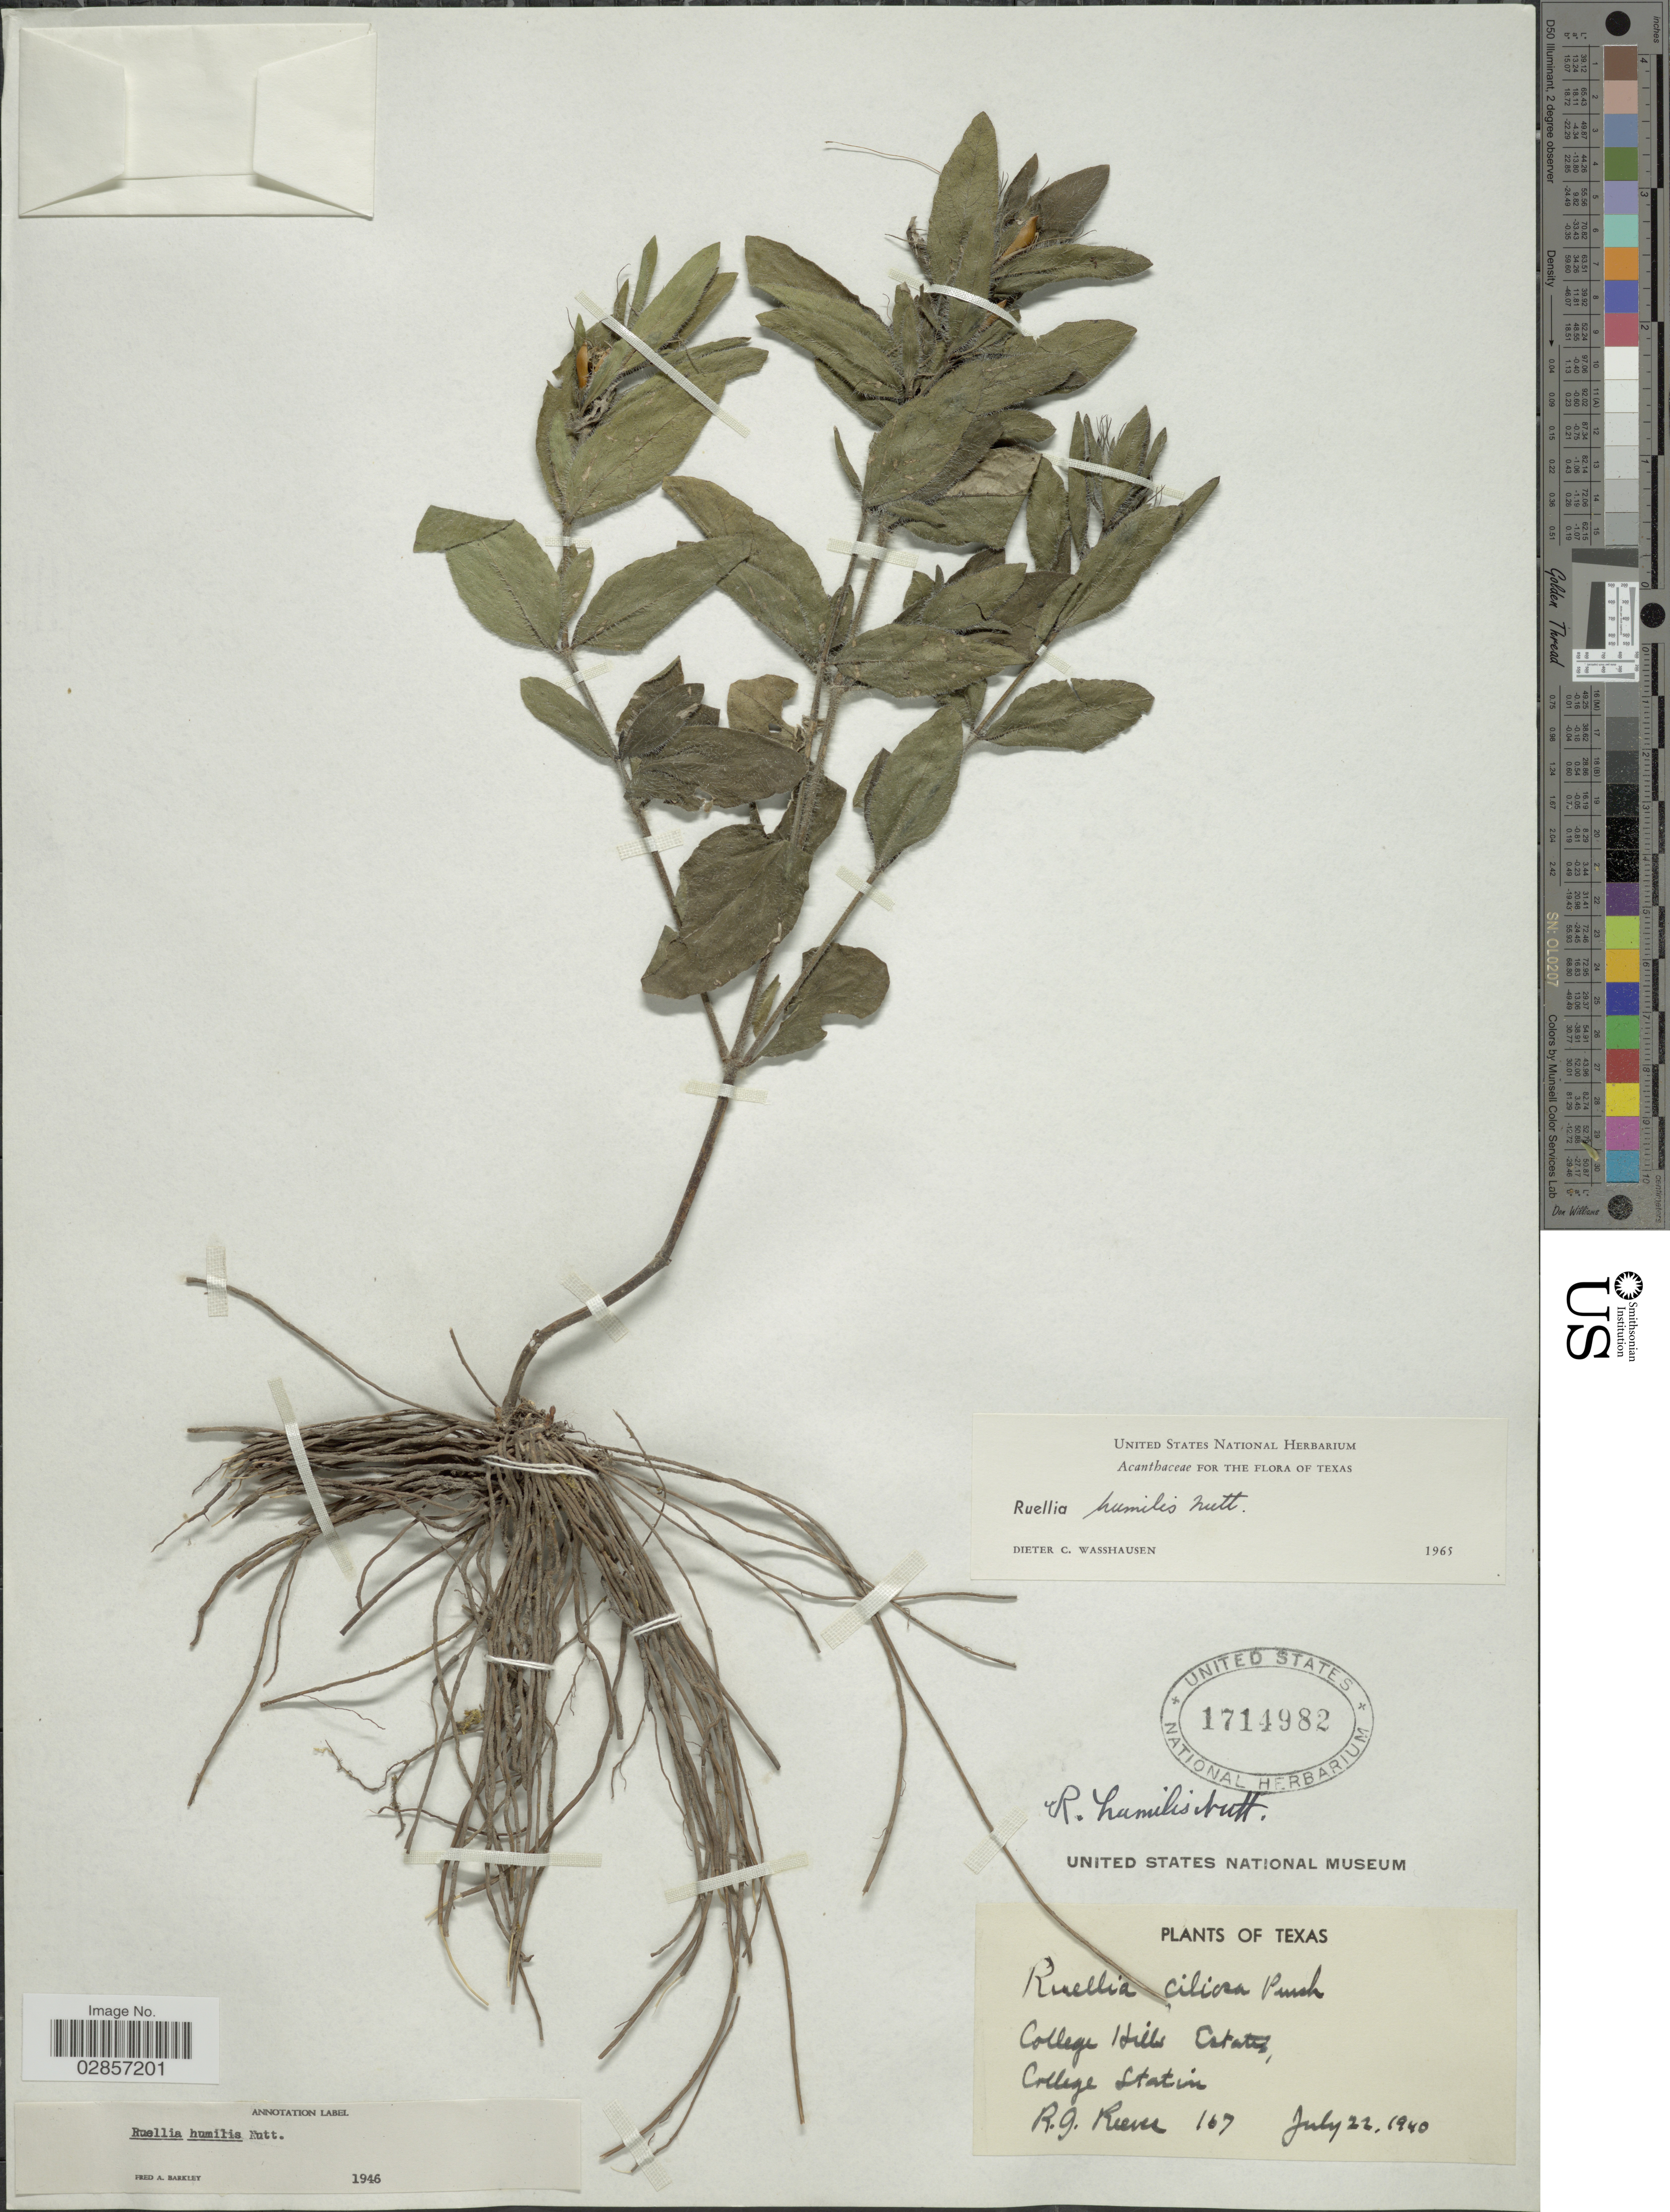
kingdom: Plantae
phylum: Tracheophyta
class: Magnoliopsida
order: Lamiales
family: Acanthaceae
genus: Ruellia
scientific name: Ruellia humilis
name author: Nutt.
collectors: R. G. Reeves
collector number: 167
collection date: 1940-07-22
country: United States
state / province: Texas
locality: College Hills Estates, College Station.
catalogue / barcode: US 1714982